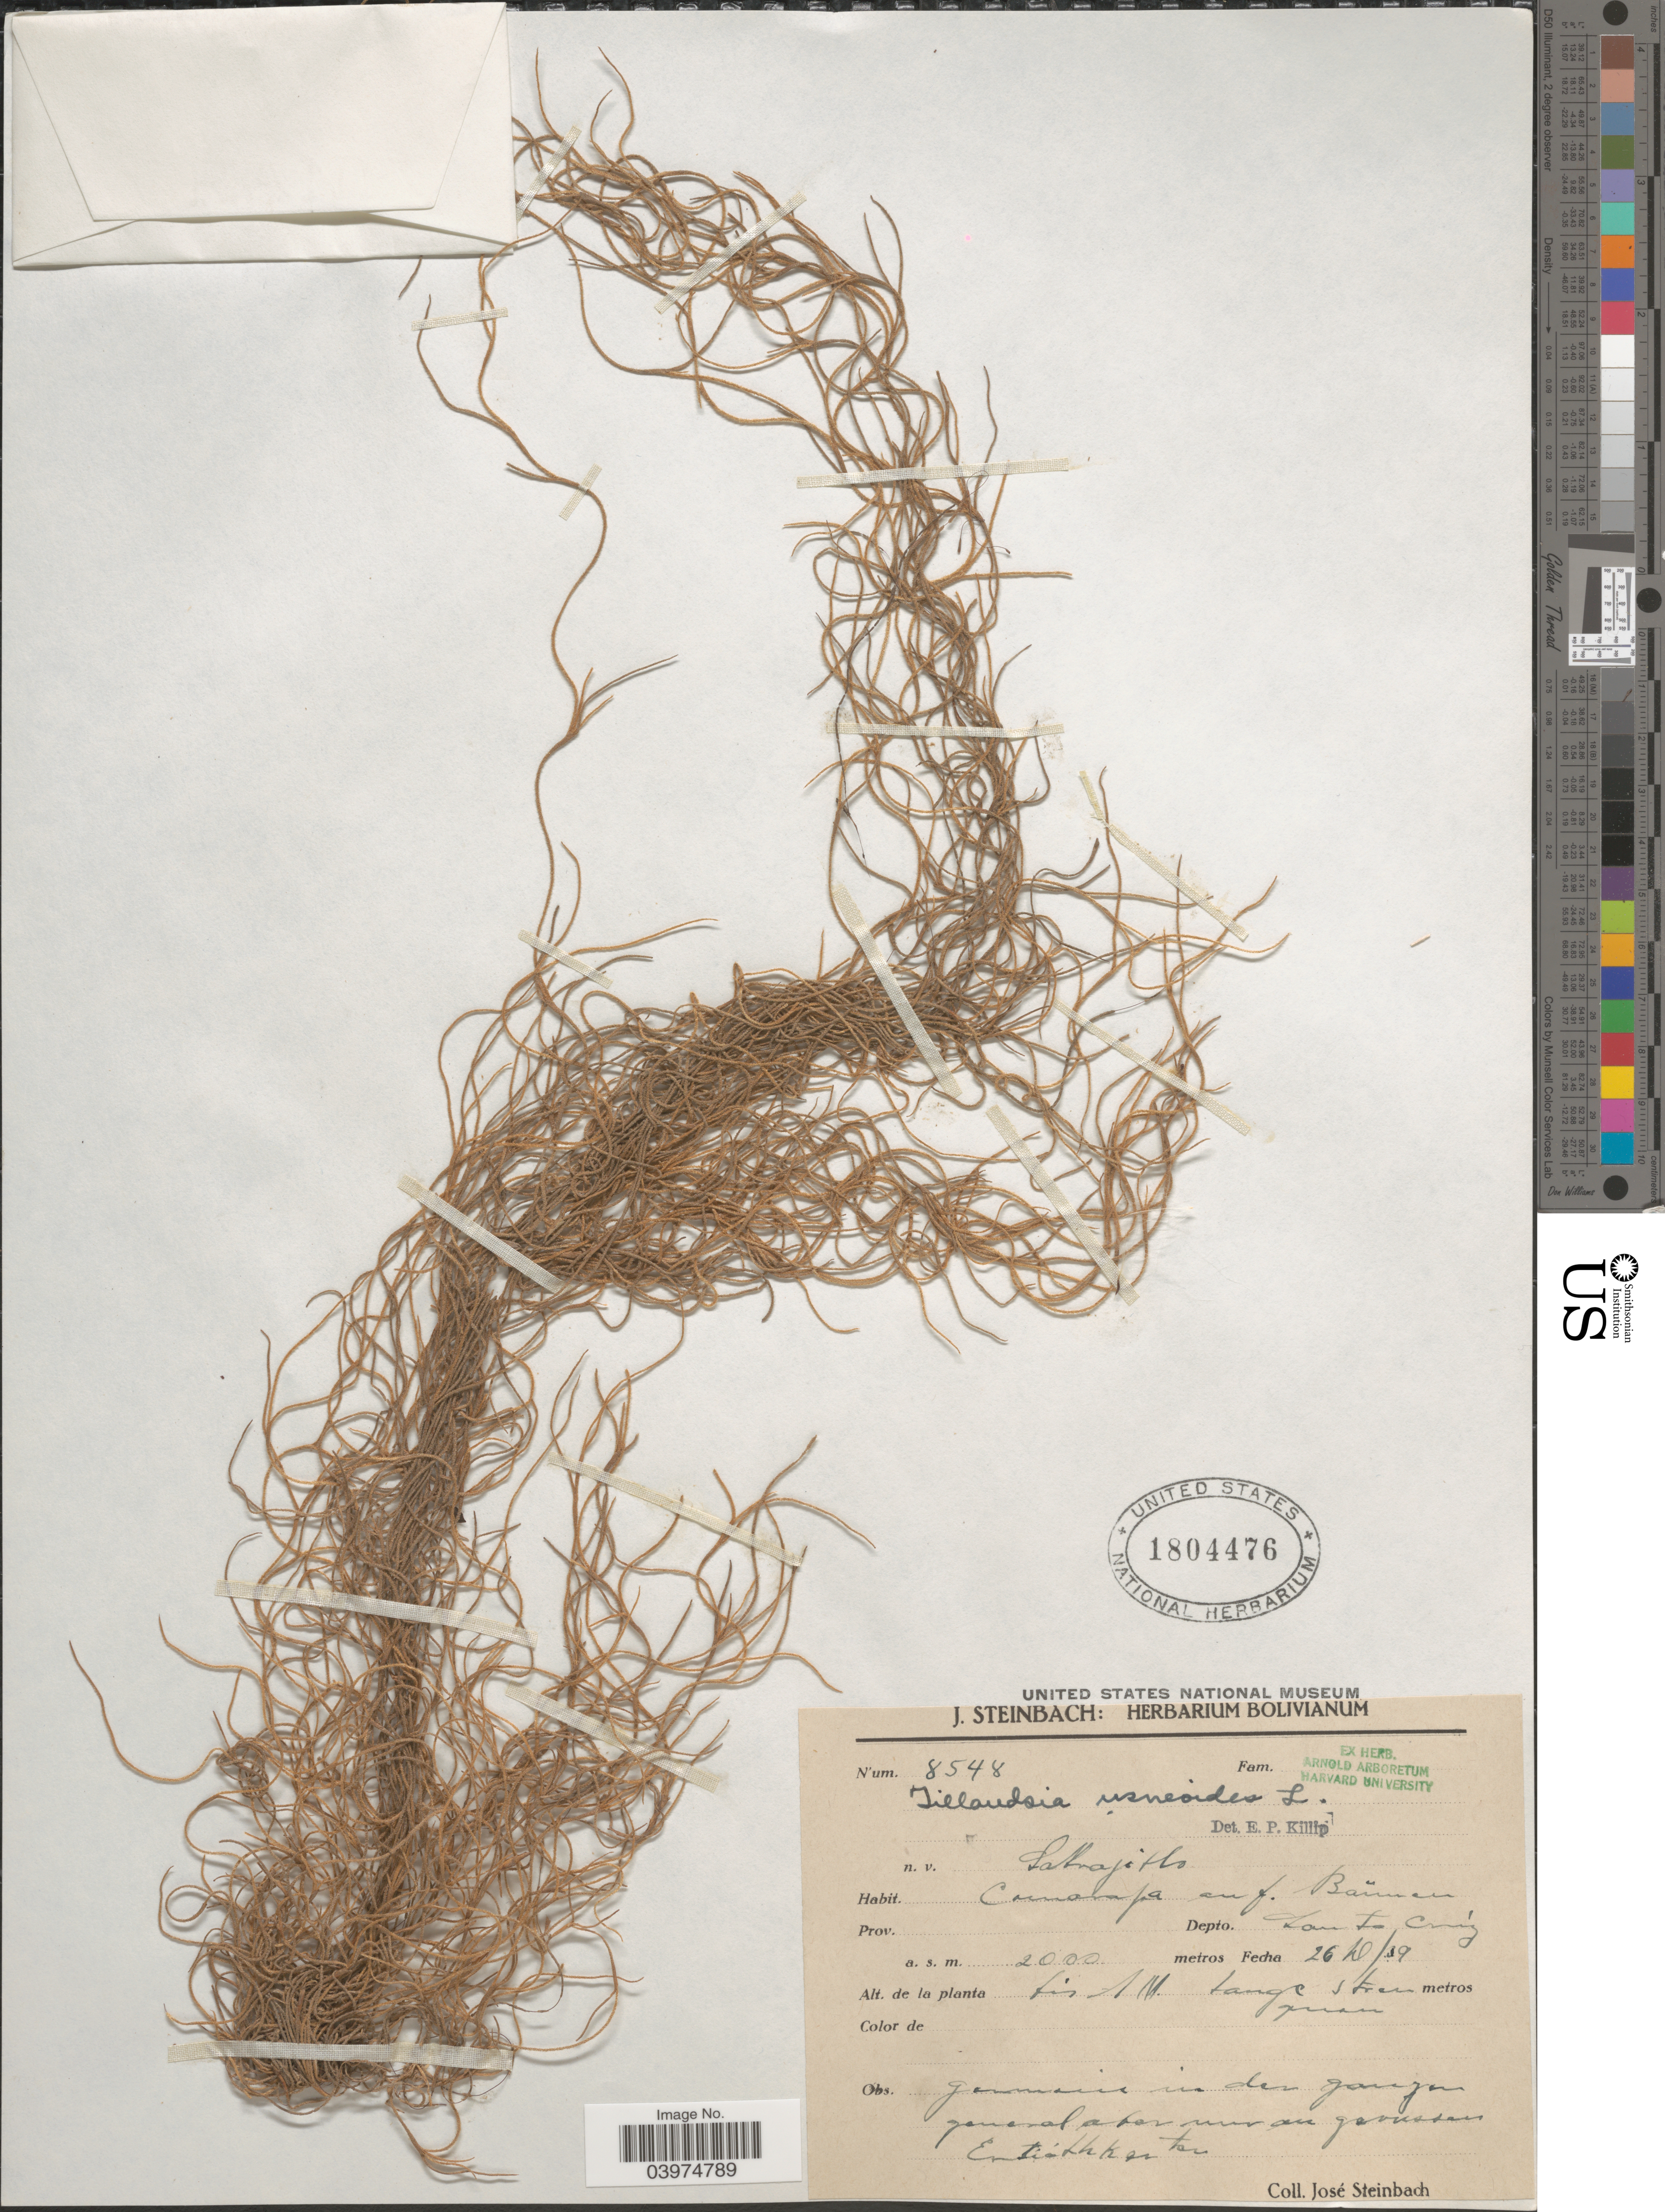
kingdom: Plantae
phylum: Tracheophyta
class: Liliopsida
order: Poales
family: Bromeliaceae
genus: Tillandsia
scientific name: Tillandsia usneoides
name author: (L.) L.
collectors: J. Steinbach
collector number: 8548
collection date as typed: Transcribed d/m/y: 26/8/19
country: Bolivia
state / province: Santa Cruz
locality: Depto. San Cruz.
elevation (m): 2000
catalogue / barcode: US 1804476